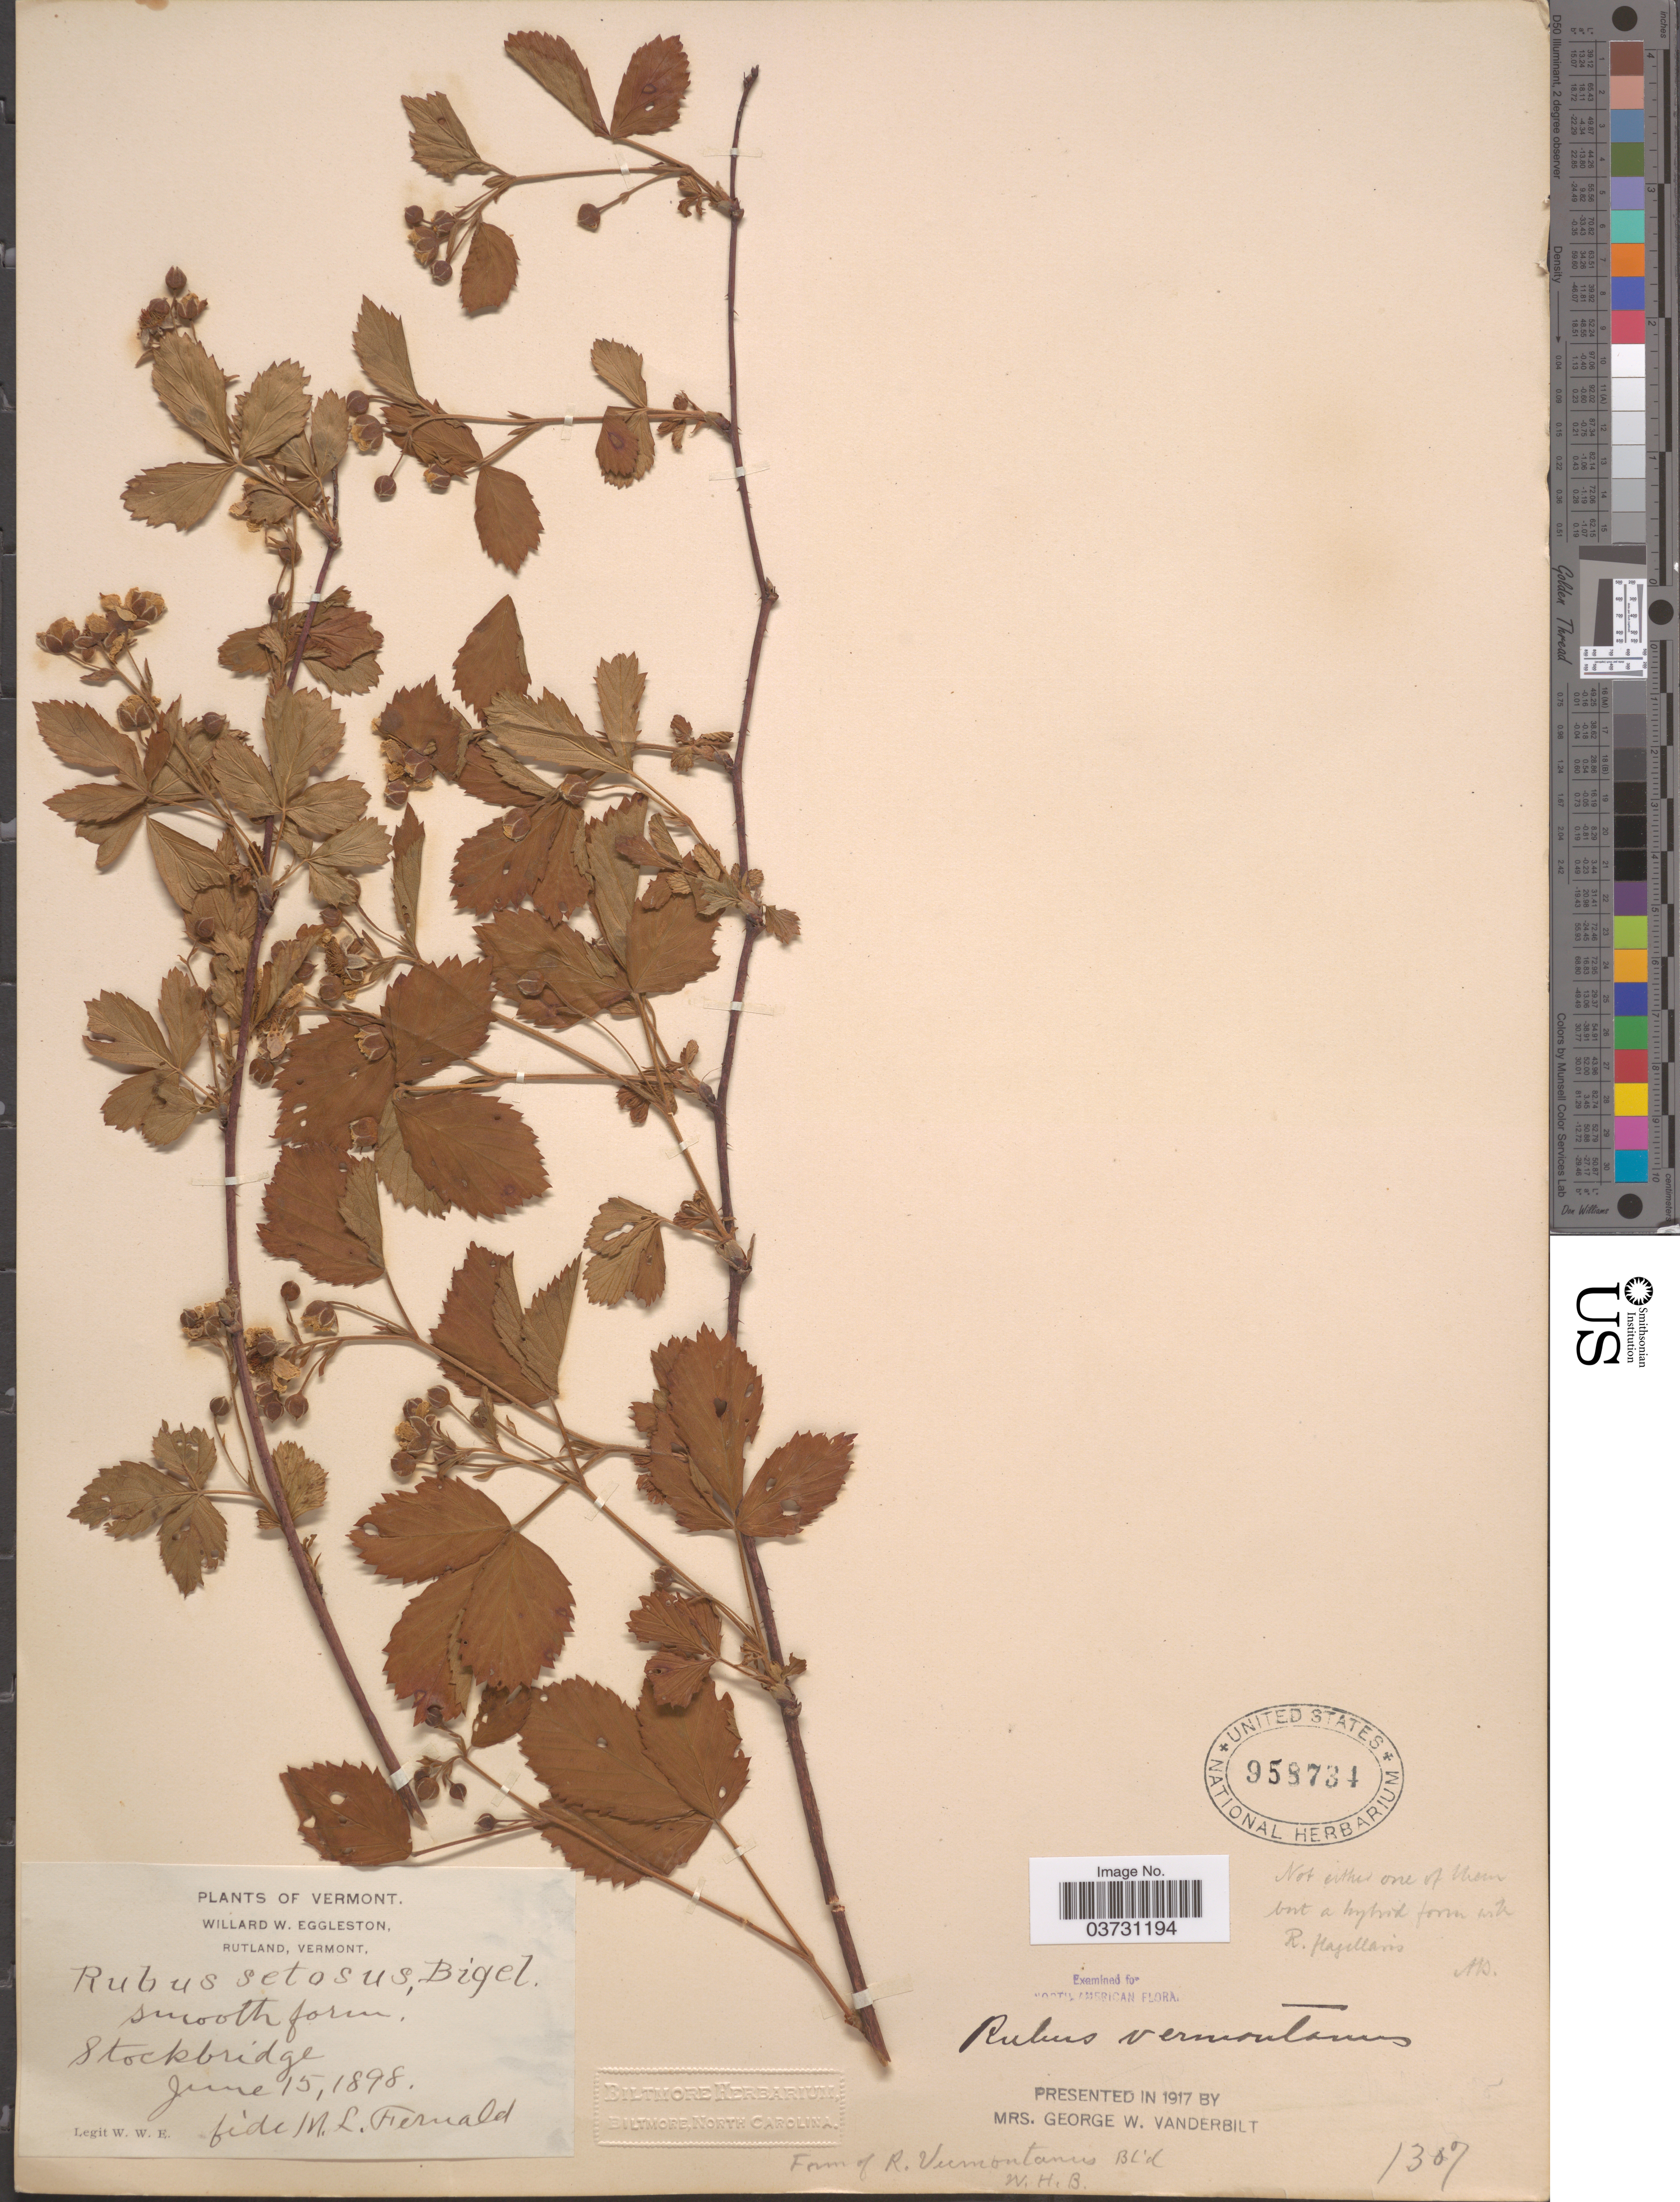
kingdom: Plantae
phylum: Tracheophyta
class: Magnoliopsida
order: Rosales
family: Rosaceae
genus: Rubus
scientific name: Rubus setosus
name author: Bigelow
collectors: W. W. Eggleston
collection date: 1898-06-15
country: United States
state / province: Vermont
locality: Stockbridge.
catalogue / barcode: US 958734